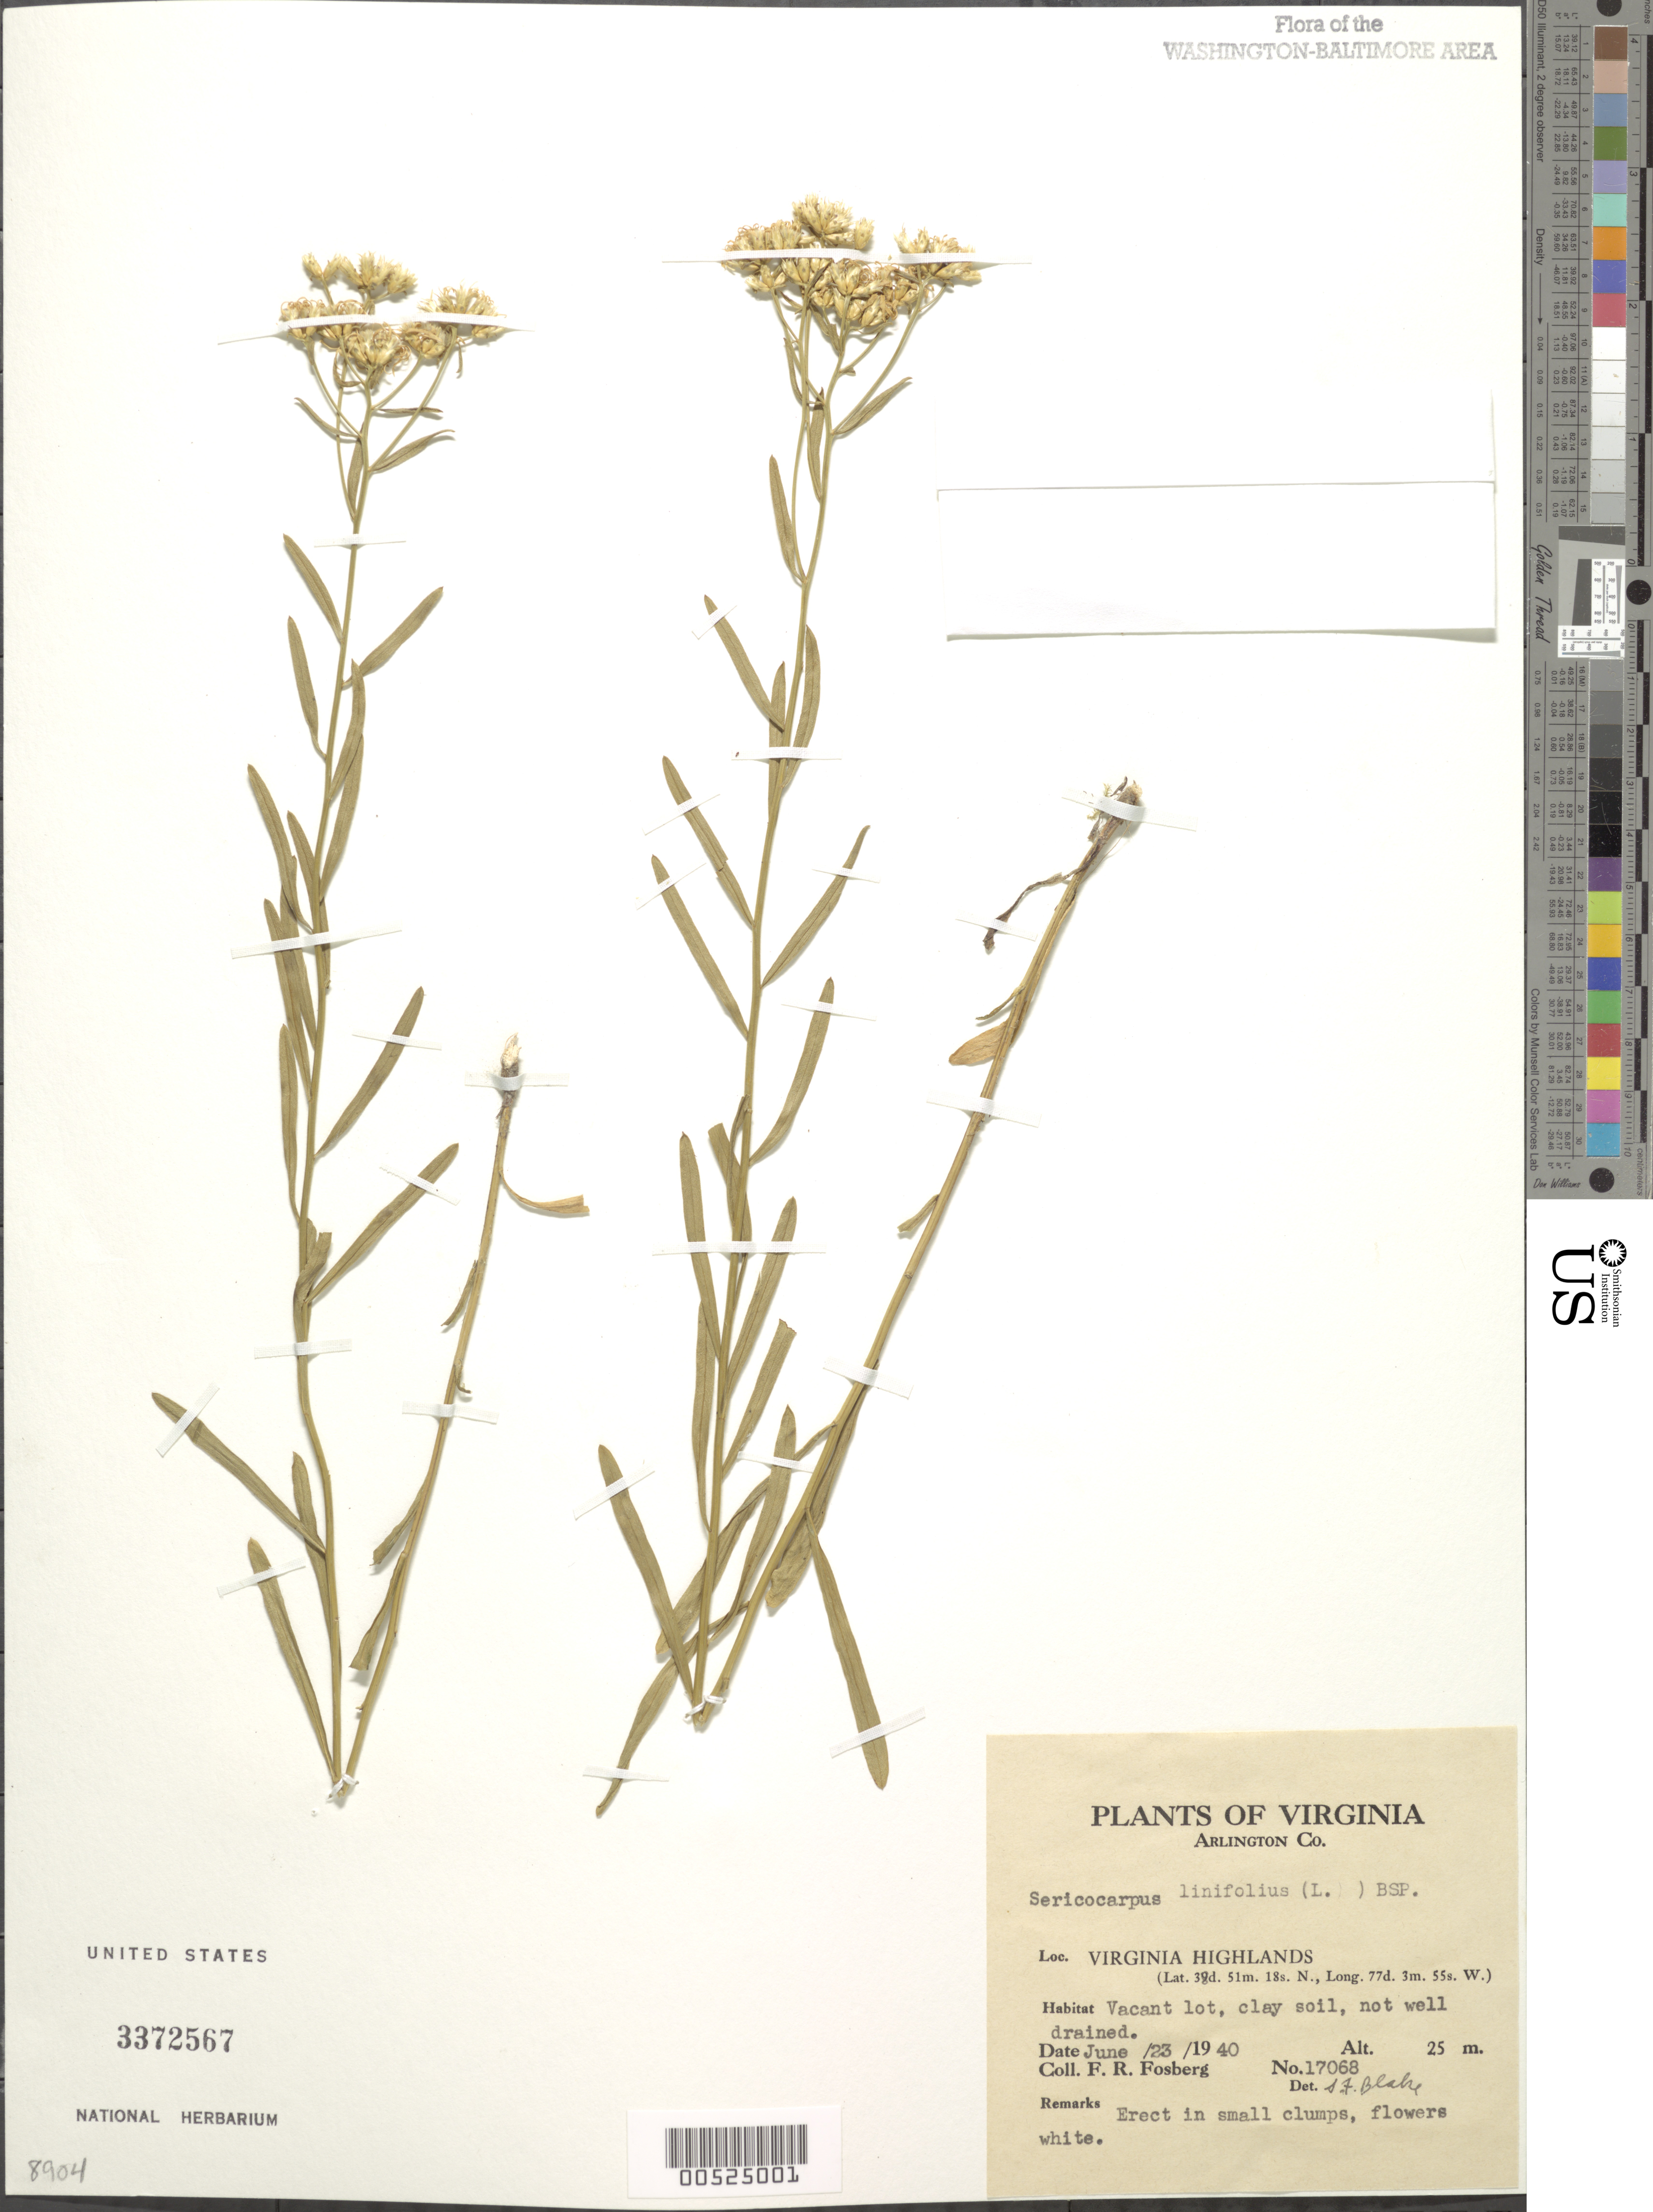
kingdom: Plantae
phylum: Tracheophyta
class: Magnoliopsida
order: Asterales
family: Asteraceae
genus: Sericocarpus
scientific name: Sericocarpus linifolius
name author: (L.) Britton, Stearns & Poggenb.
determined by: Blake, Sydney F.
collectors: F. R. Fosberg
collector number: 17068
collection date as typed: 23 Jun 1940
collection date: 1940-06-23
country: United States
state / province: Virginia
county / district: Arlington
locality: Virginia Highlands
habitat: Vacant lot, clay soil, not well drained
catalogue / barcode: US 3372567